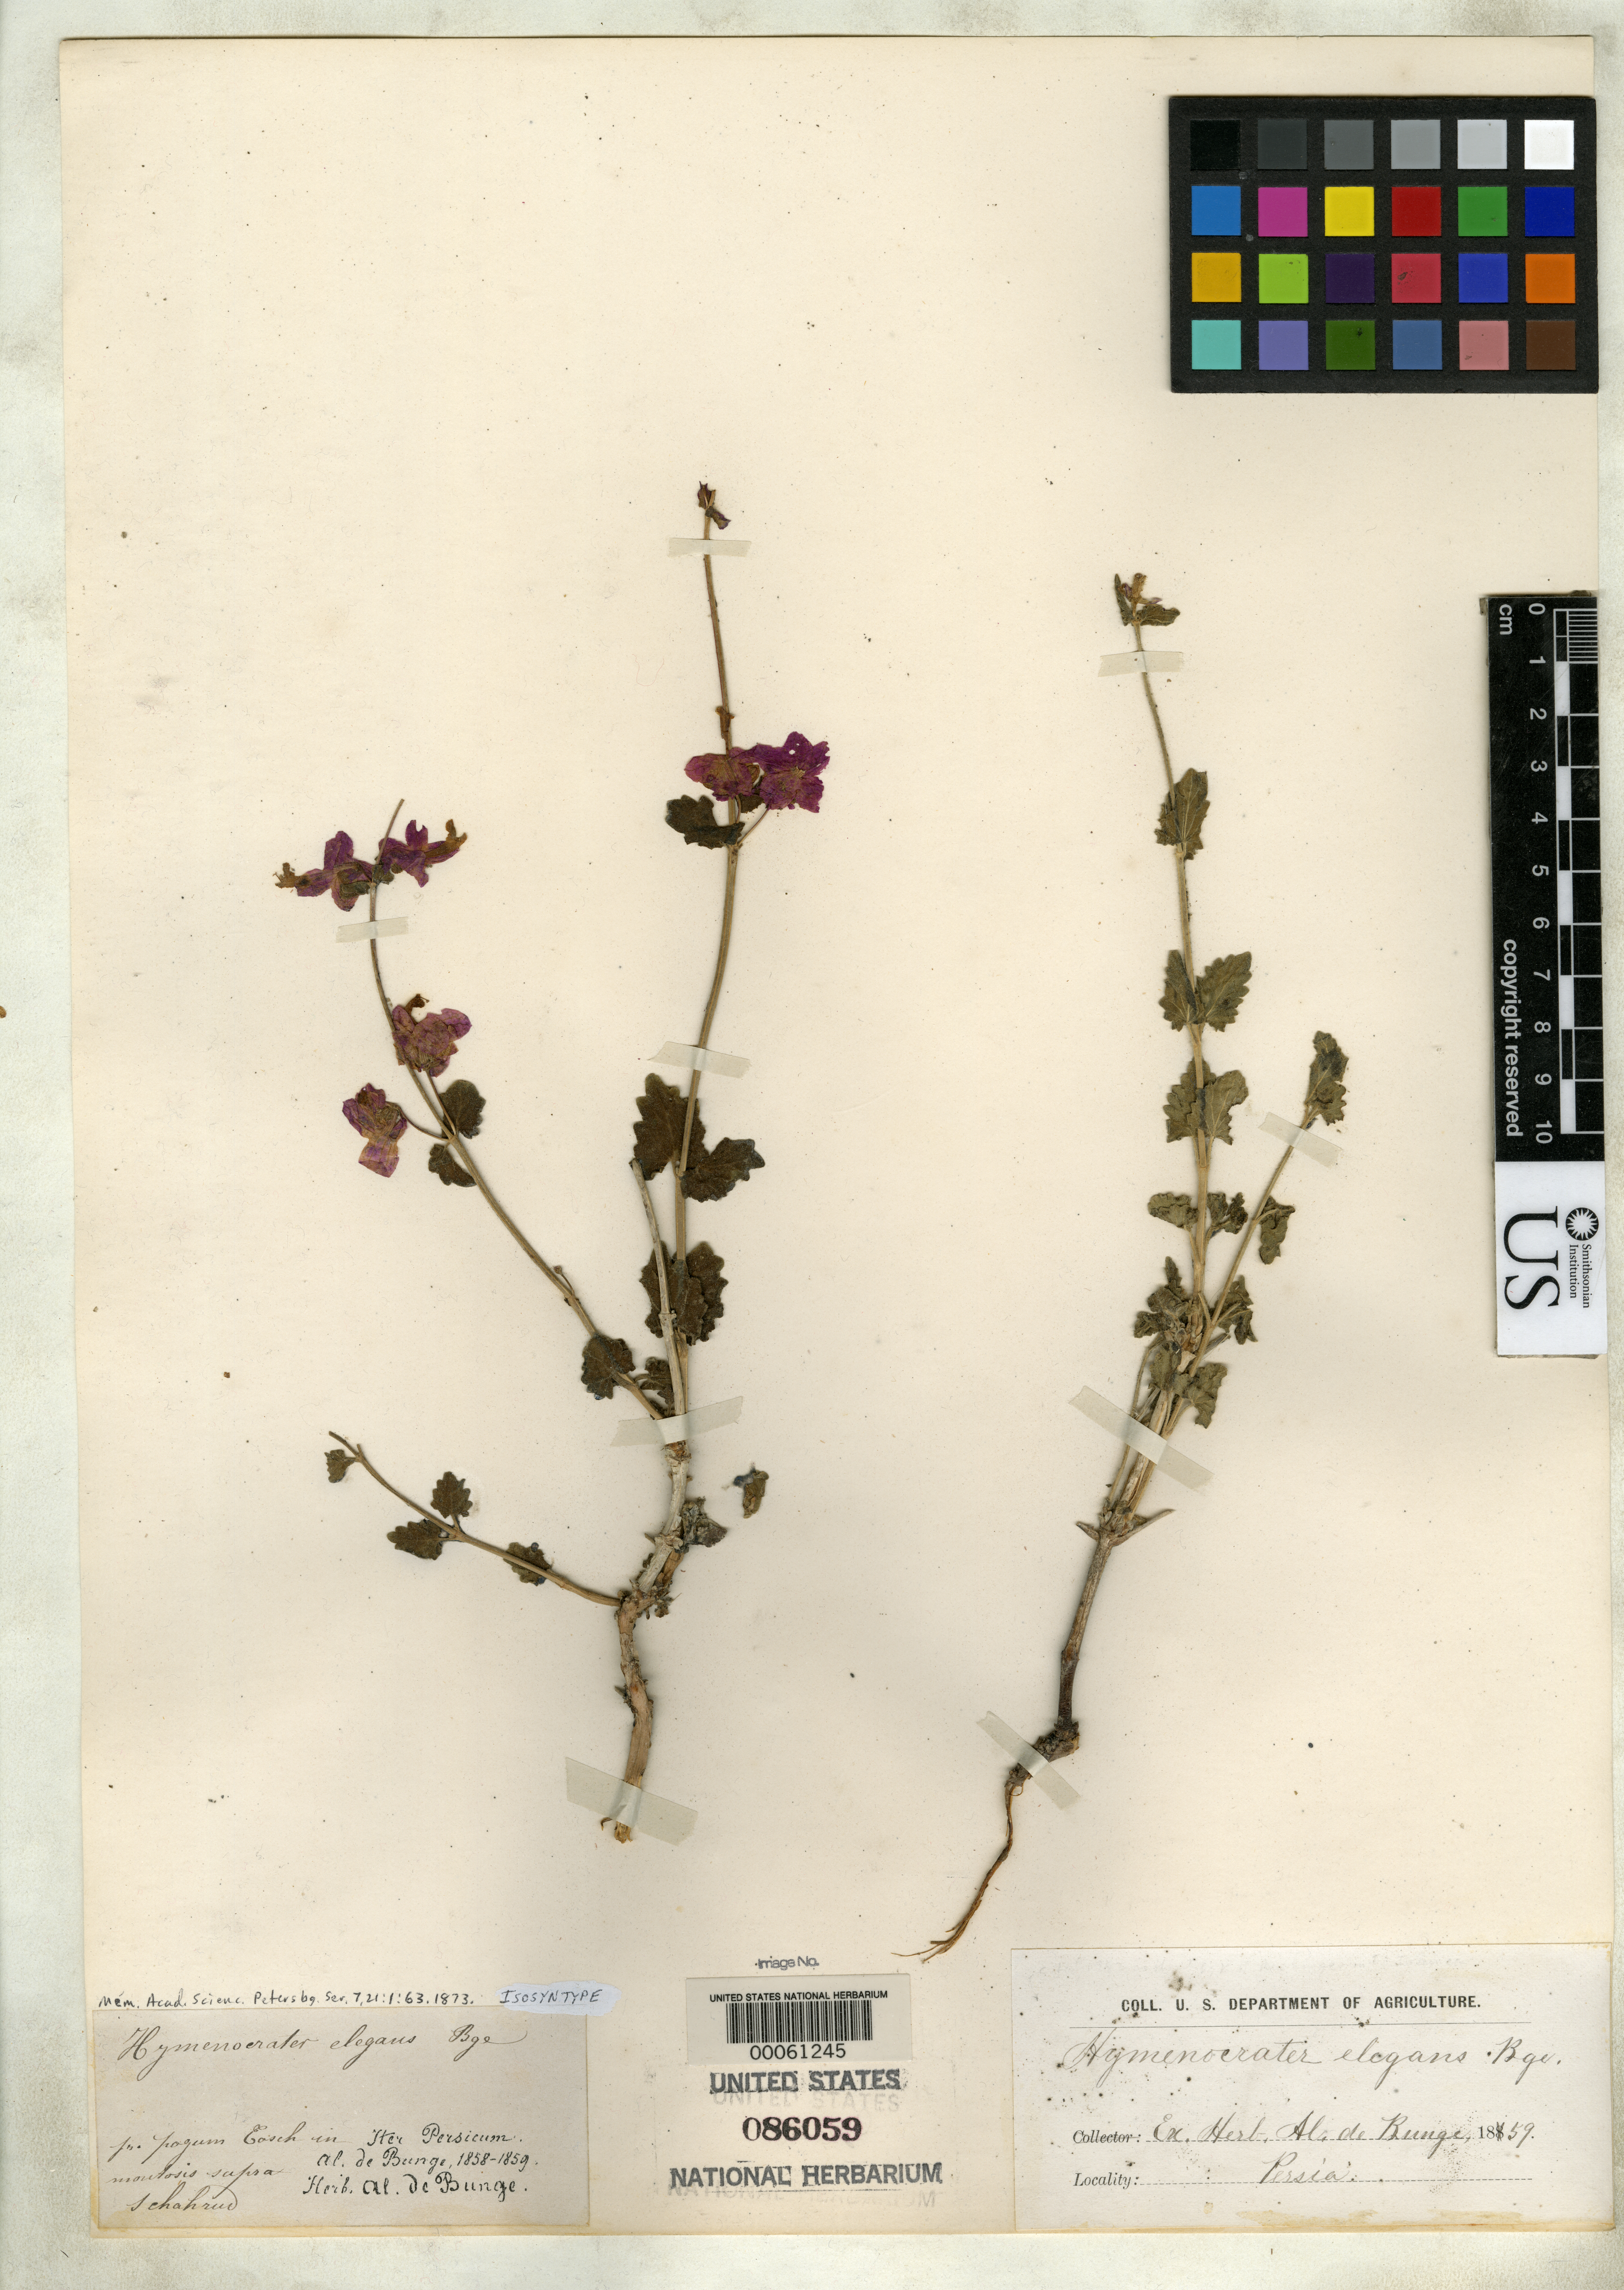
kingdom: Plantae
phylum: Tracheophyta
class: Magnoliopsida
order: Lamiales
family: Lamiaceae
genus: Hymenocrater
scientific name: Hymenocrater elegans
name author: Bunge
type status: Isosyntype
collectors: A. Bunge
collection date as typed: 1858 to -- --- 1859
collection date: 1858/1859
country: Iran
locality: Above Schahrun.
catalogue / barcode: US 86059